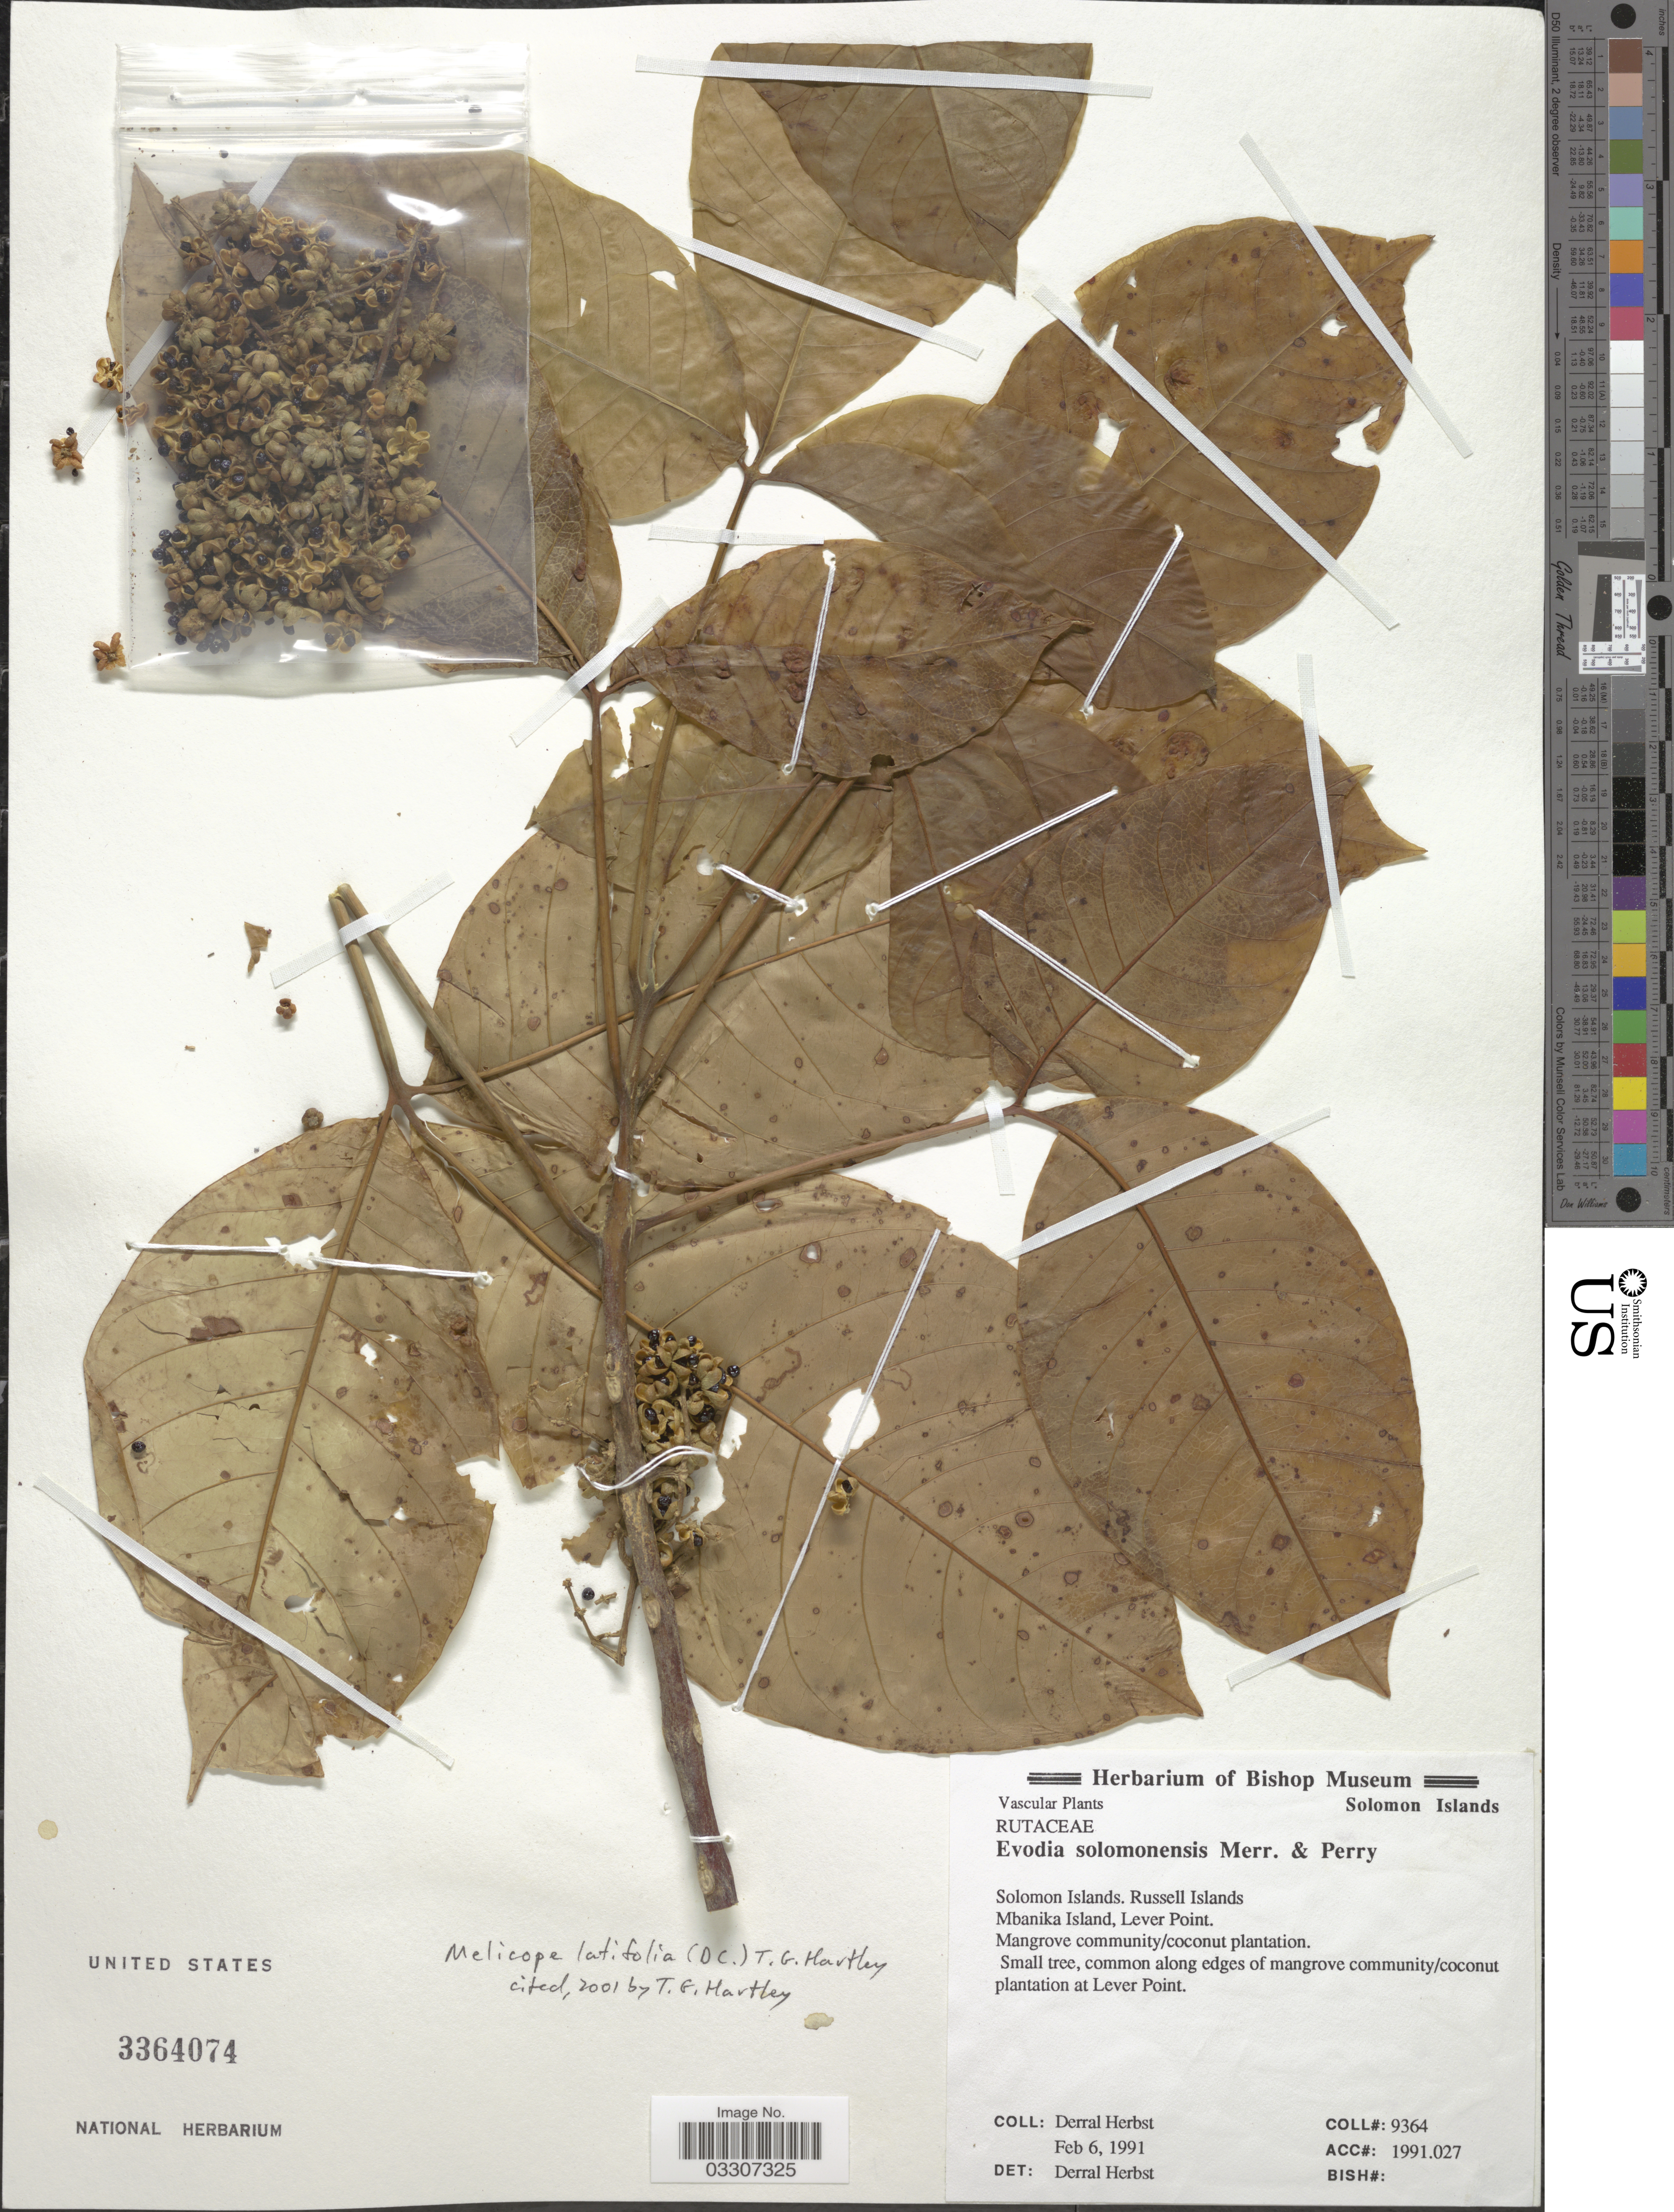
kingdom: Plantae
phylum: Tracheophyta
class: Magnoliopsida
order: Sapindales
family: Rutaceae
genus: Melicope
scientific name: Melicope latifolia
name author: (DC.) T.G. Hartley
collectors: D. R. Herbst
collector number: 9364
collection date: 1991-02-06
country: Solomon Islands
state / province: Solomon Islands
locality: Russell Islands. Mbanika Island, Lever Point.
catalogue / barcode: US 3364074